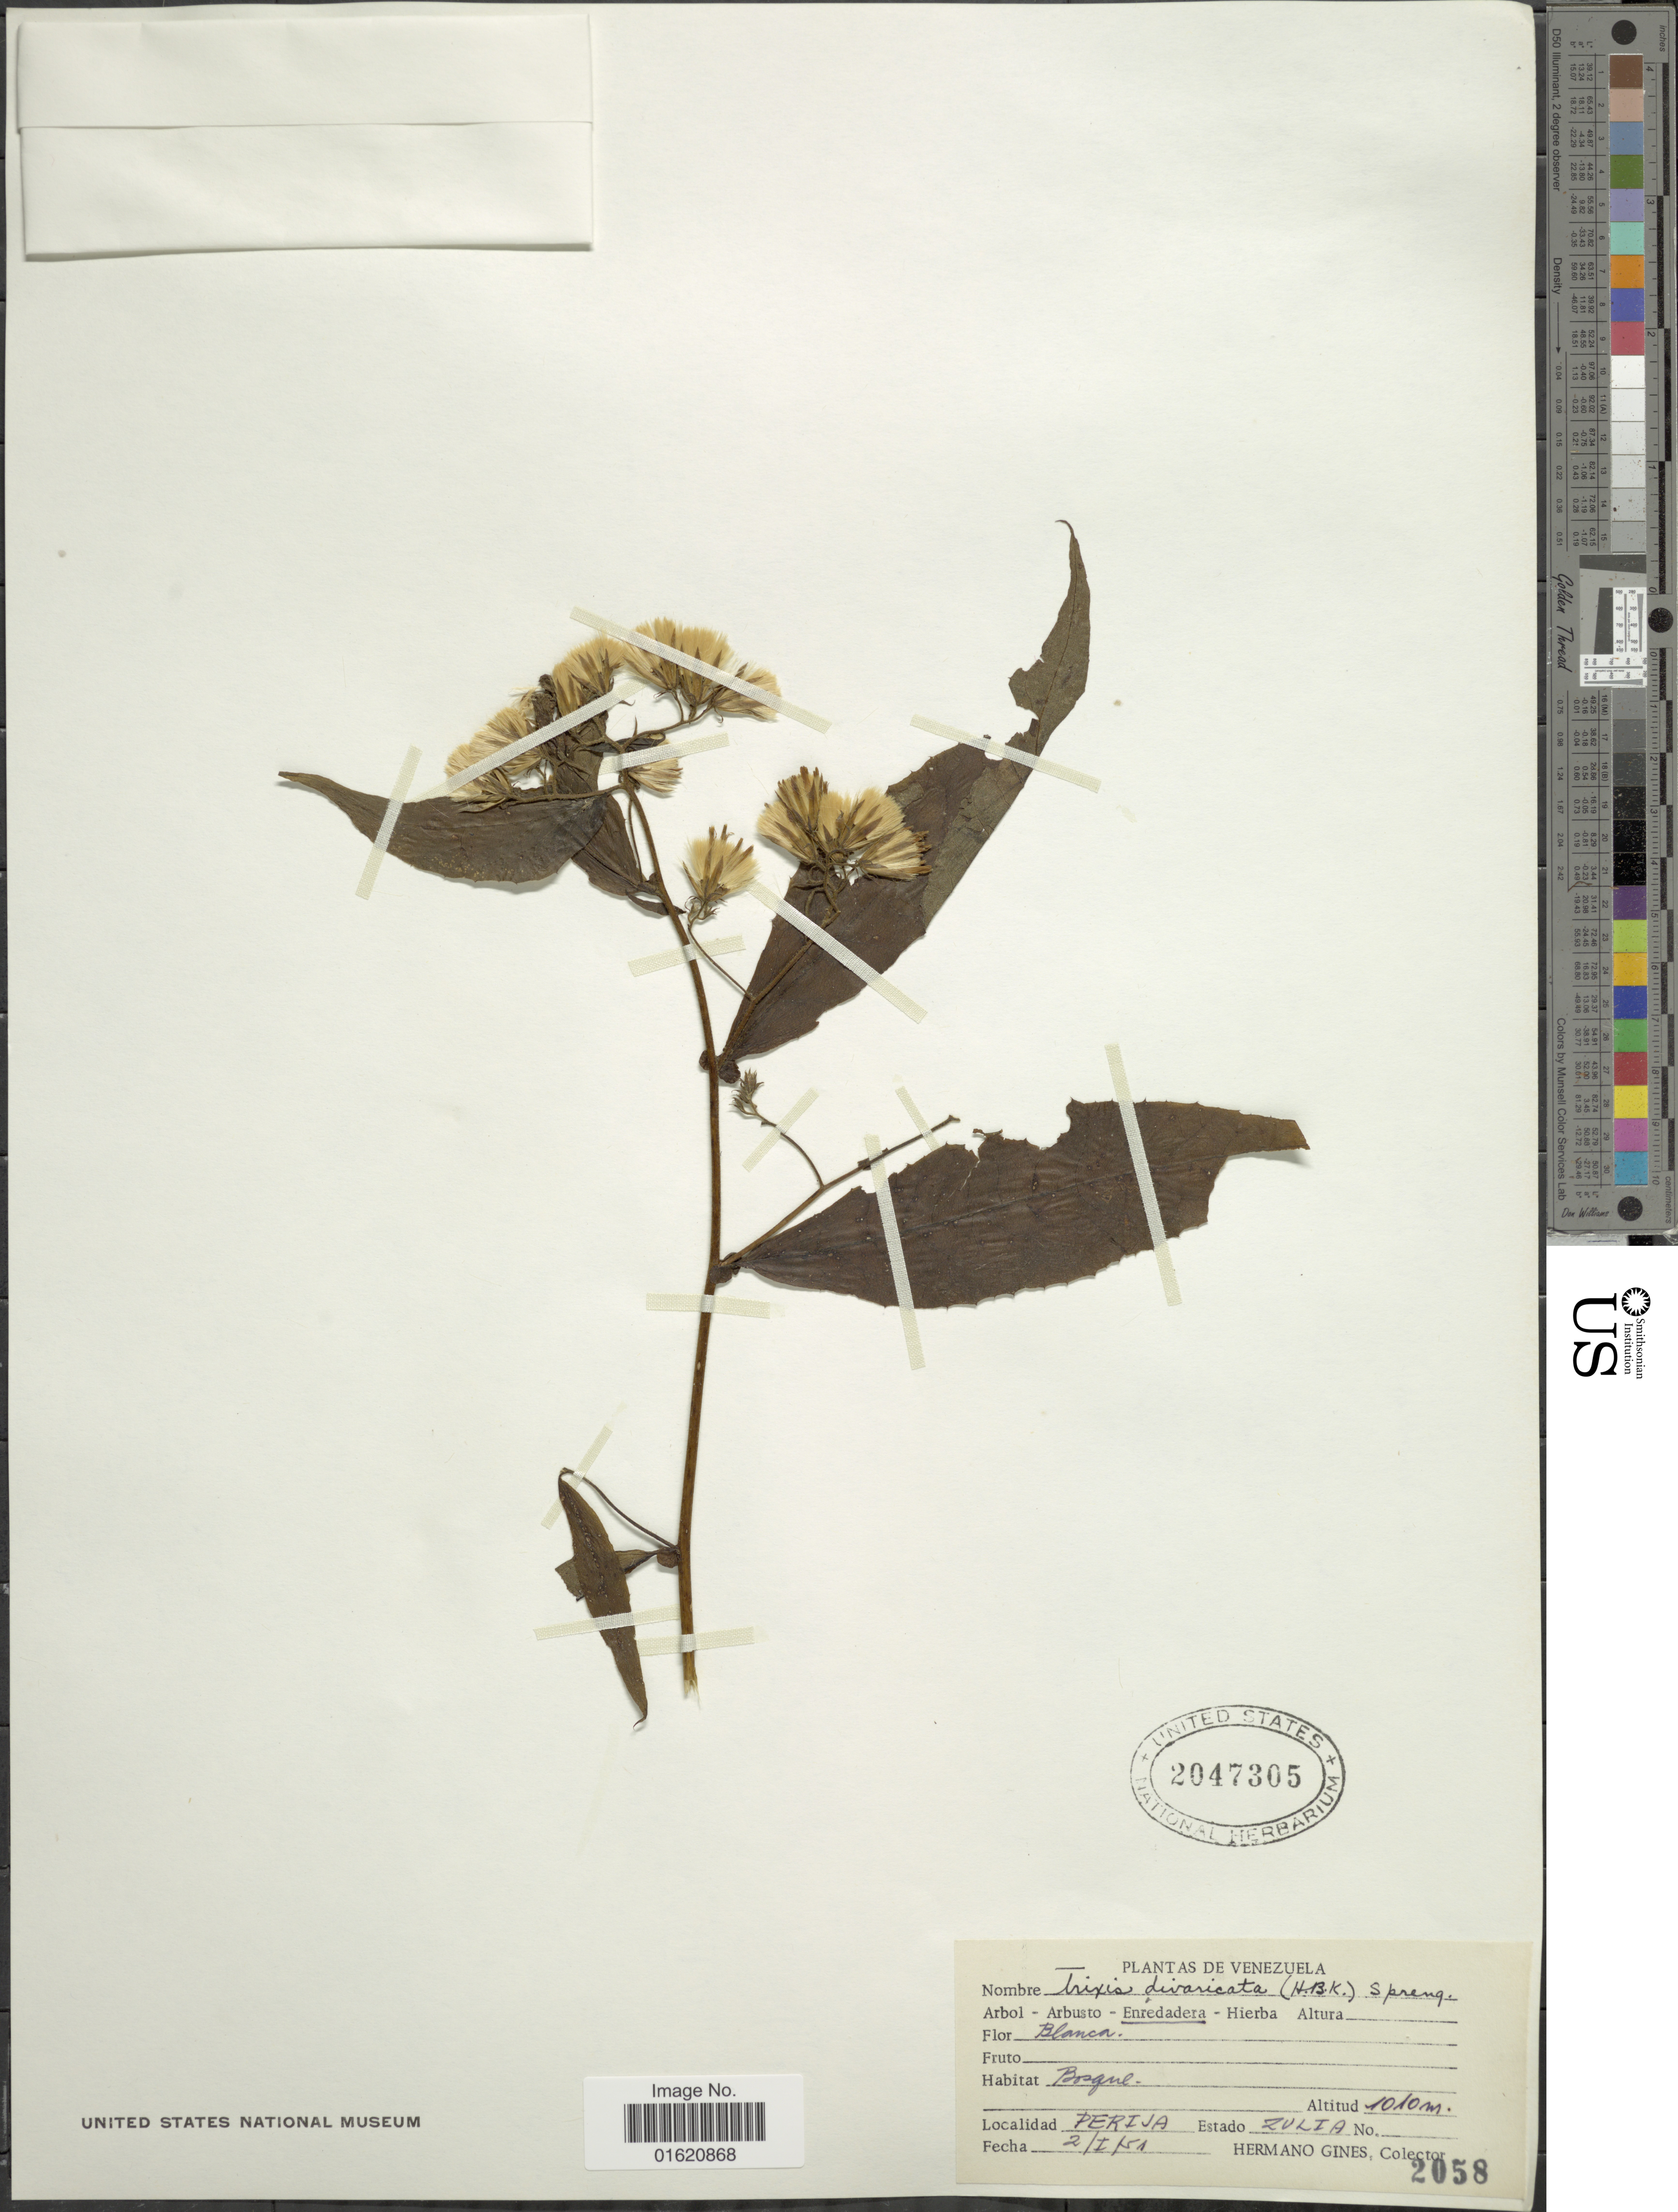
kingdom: Plantae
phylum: Tracheophyta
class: Magnoliopsida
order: Asterales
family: Asteraceae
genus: Trixis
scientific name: Trixis antimenorrhoea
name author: (Schrank) Mart. ex Kuntze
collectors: Bro. Gines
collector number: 2058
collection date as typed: Transcribed d/m/y: 2/1/51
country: Venezuela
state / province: Zulia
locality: Perija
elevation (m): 1010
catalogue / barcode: US 2047305